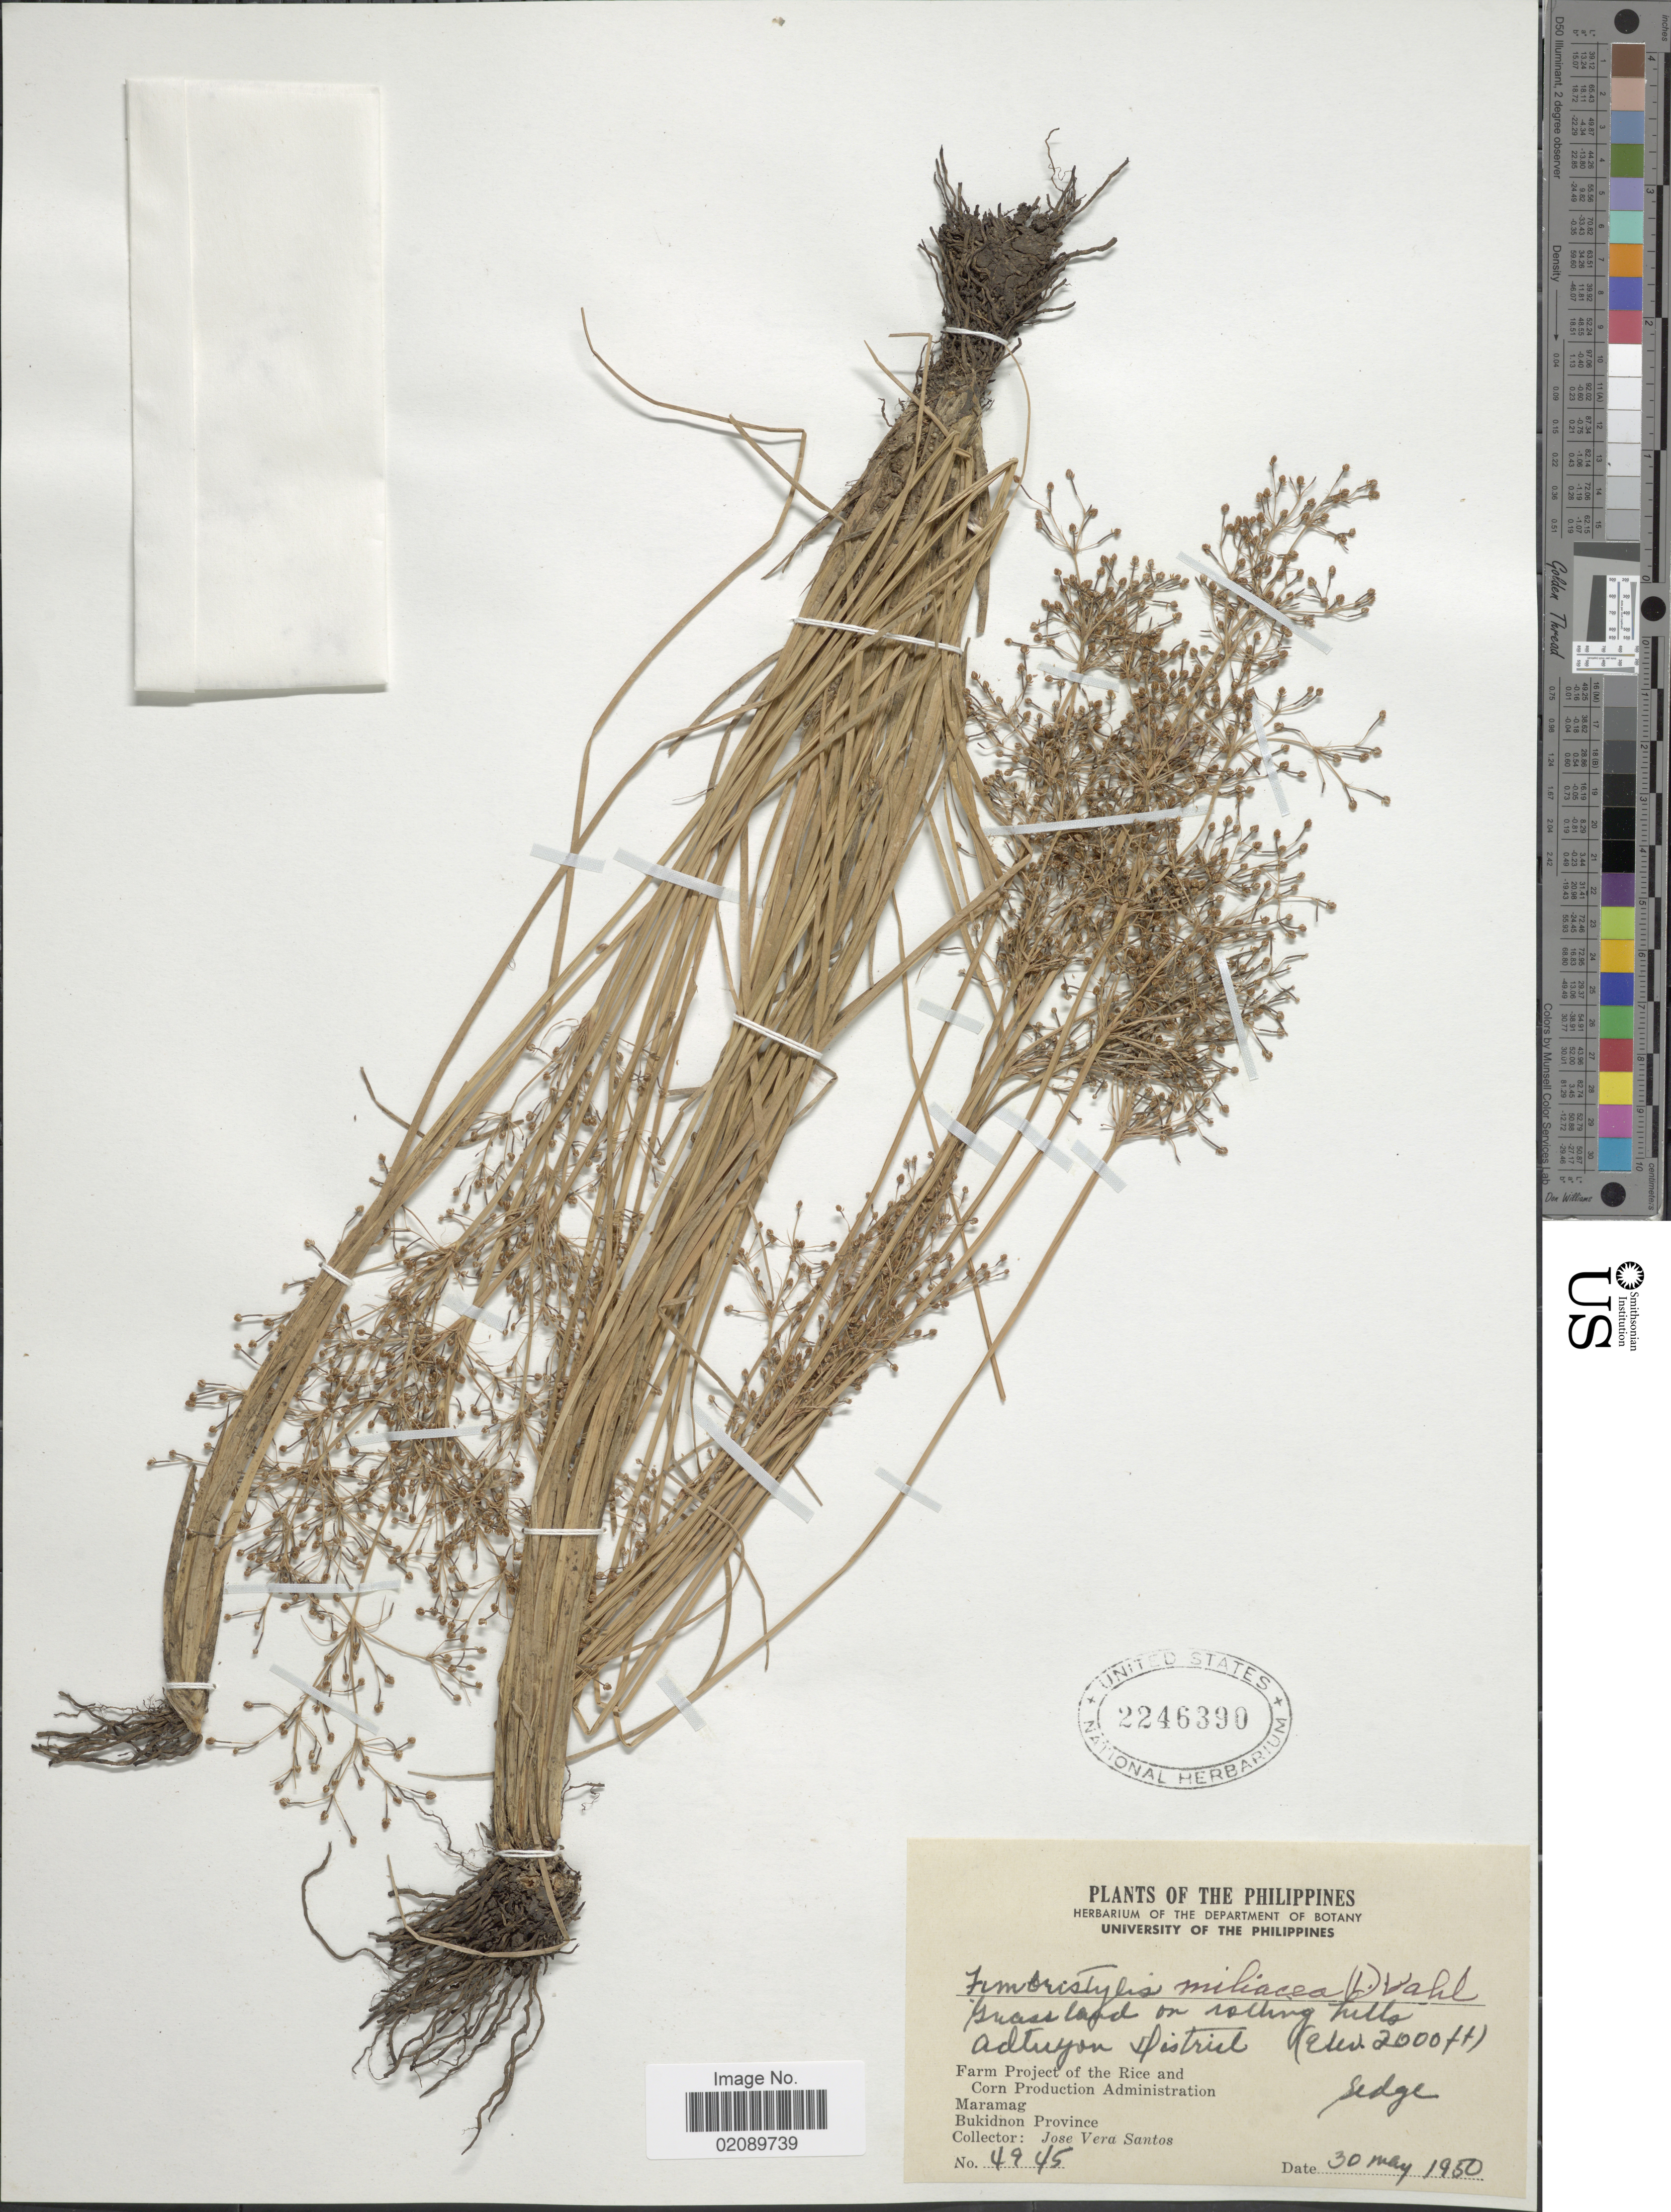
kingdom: Plantae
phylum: Tracheophyta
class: Liliopsida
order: Poales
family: Cyperaceae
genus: Fimbristylis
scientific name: Fimbristylis littoralis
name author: Gaudich.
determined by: Strong, M. T., (US), Smithsonian Institution - National Museum of Natural History (UNITED STATES)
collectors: J. Santos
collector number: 4945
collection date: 1950-05-30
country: Philippines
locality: Adtuyon, Farm Project of the Rice and Corn Production Administration, Maramag, Bukidnon Province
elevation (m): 610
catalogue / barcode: US 2246390